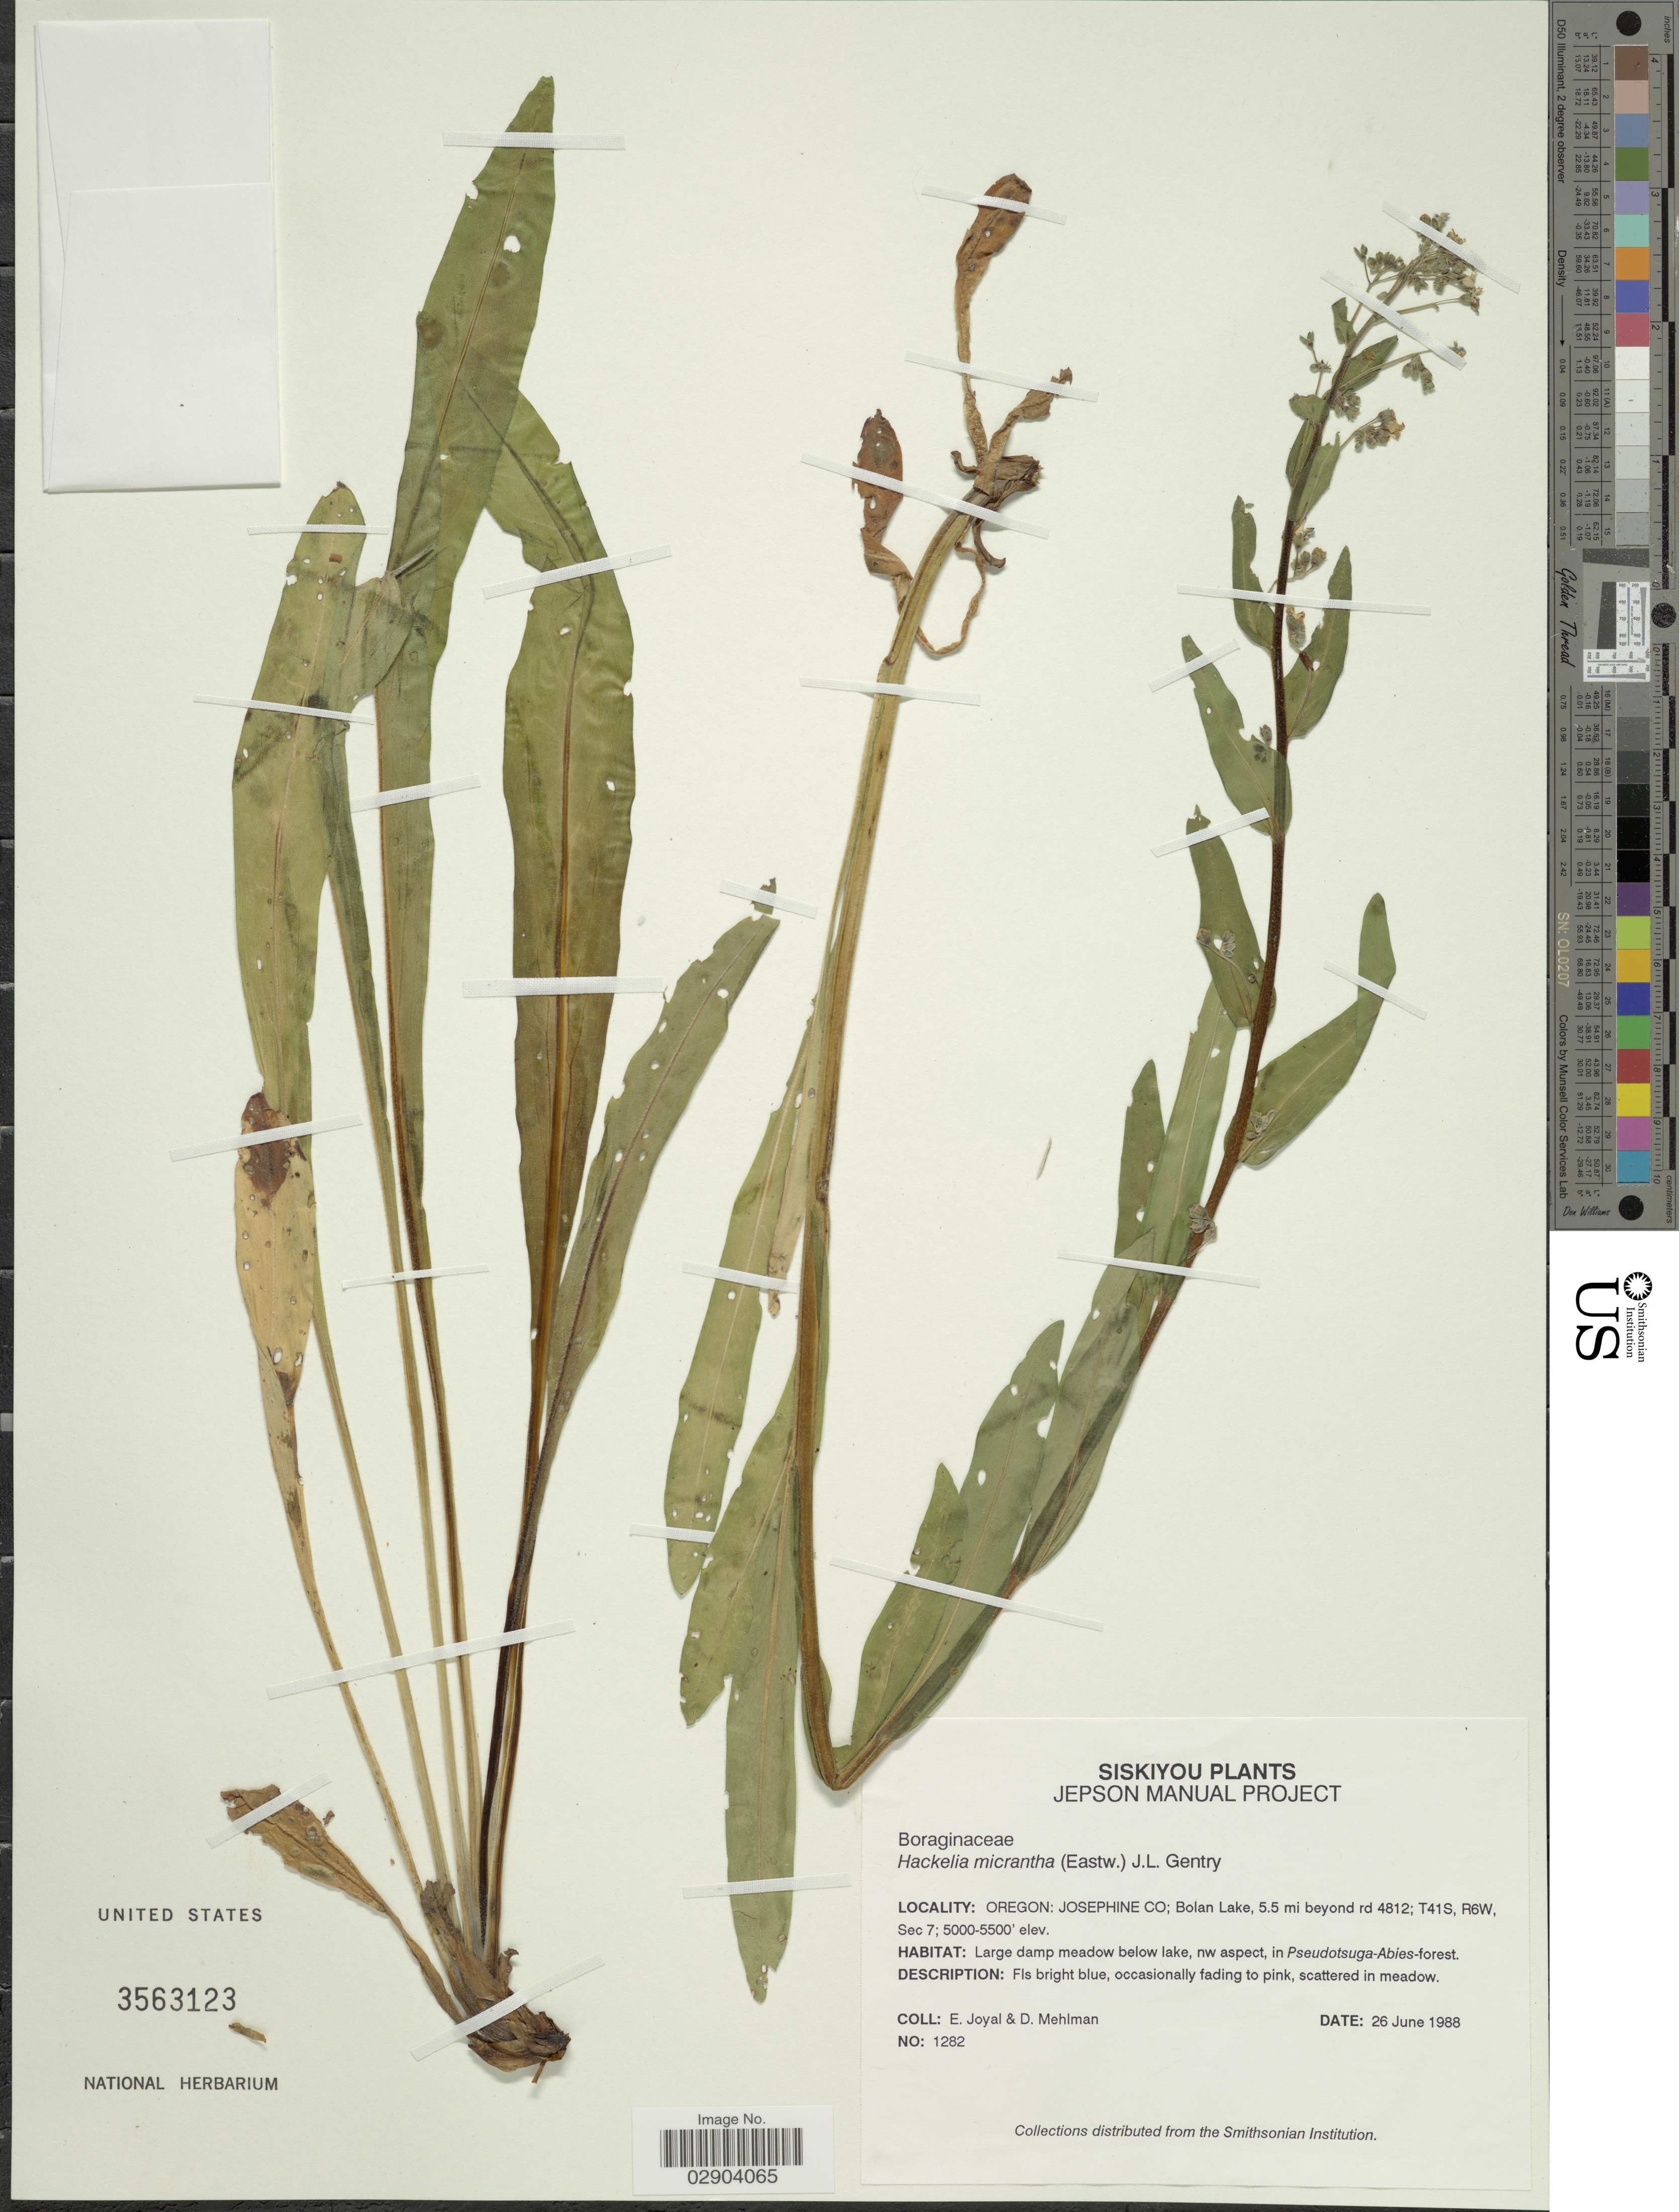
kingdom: Plantae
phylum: Tracheophyta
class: Magnoliopsida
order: Boraginales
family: Boraginaceae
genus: Hackelia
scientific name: Hackelia micrantha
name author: (Eastw.) J.L. Gentry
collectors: E. Joyal & D. Mehlman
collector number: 1282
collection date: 1988-06-26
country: United States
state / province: Oregon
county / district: Josephine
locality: Siskiyou. Josephine Co: Bolan Lake, 5.5 mi beyond rd 4812; T41S, R6W, Sec 7.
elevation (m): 1524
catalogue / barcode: US 3563123